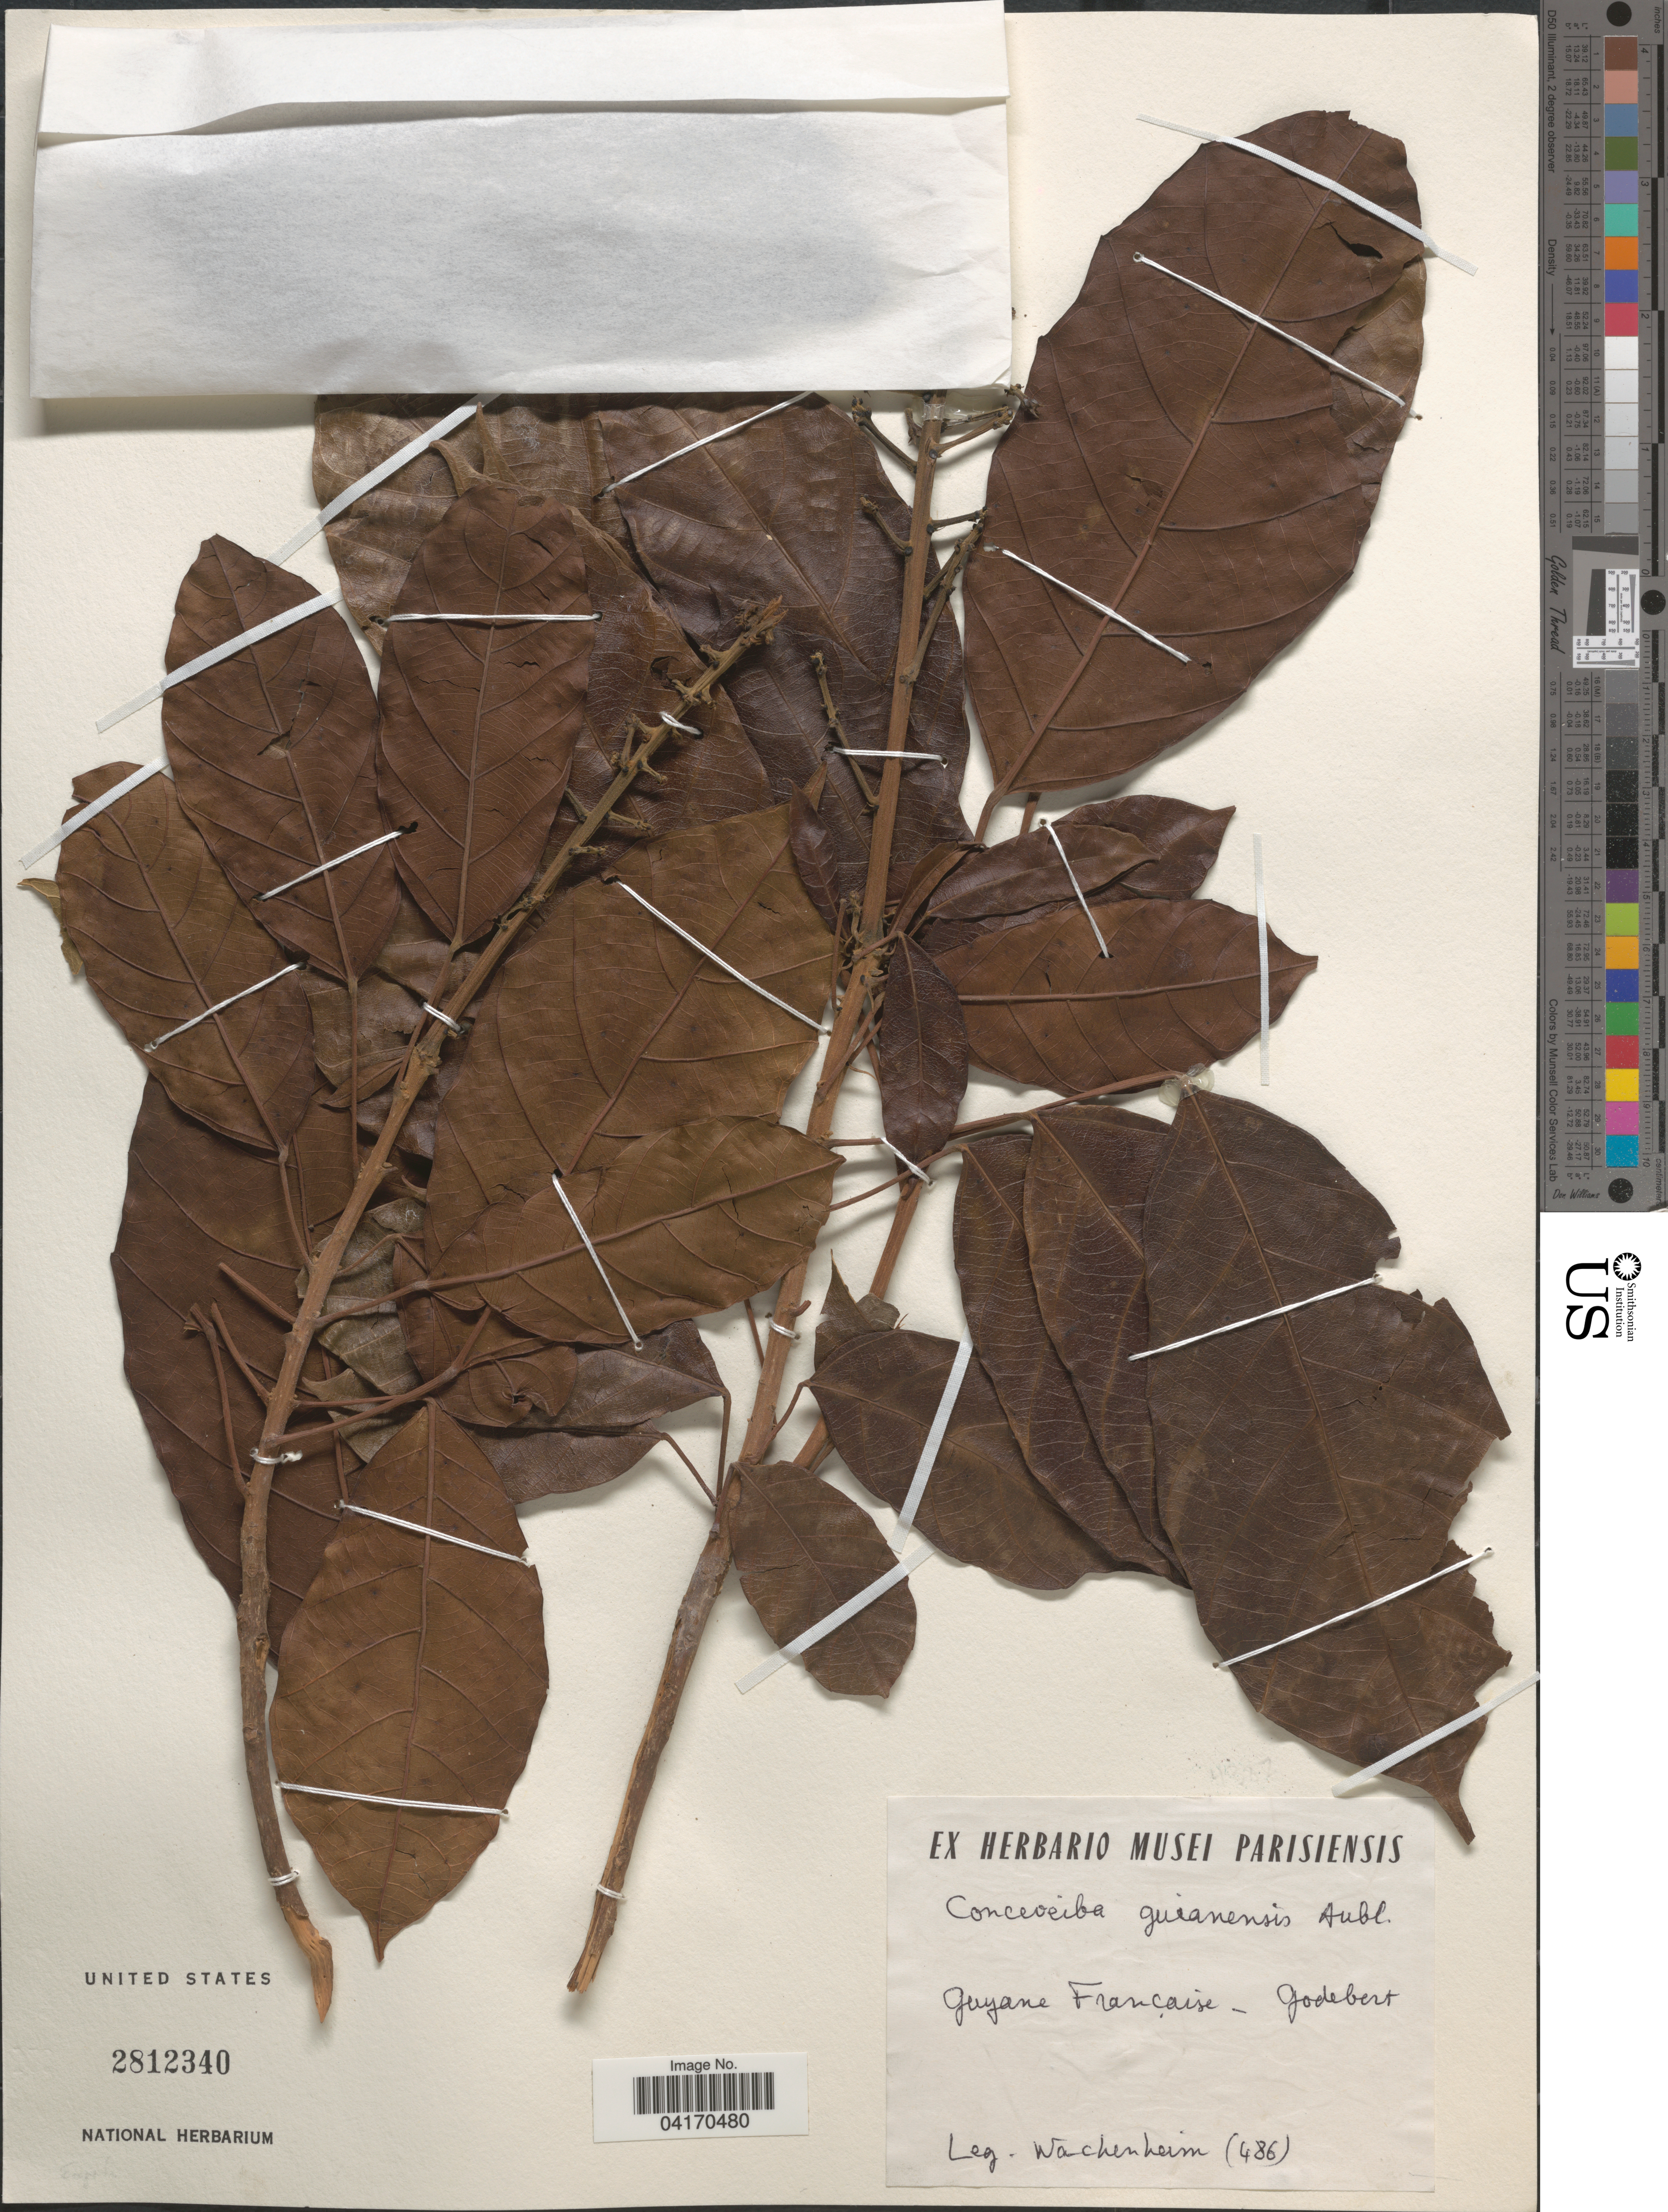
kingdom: Plantae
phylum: Tracheophyta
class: Magnoliopsida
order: Malpighiales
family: Euphorbiaceae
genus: Conceveiba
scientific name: Conceveiba guianensis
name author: Aubl.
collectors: -. Wachenheim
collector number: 486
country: French Guiana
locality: Guyane Francaise - Godebert.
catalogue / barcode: US 2812340